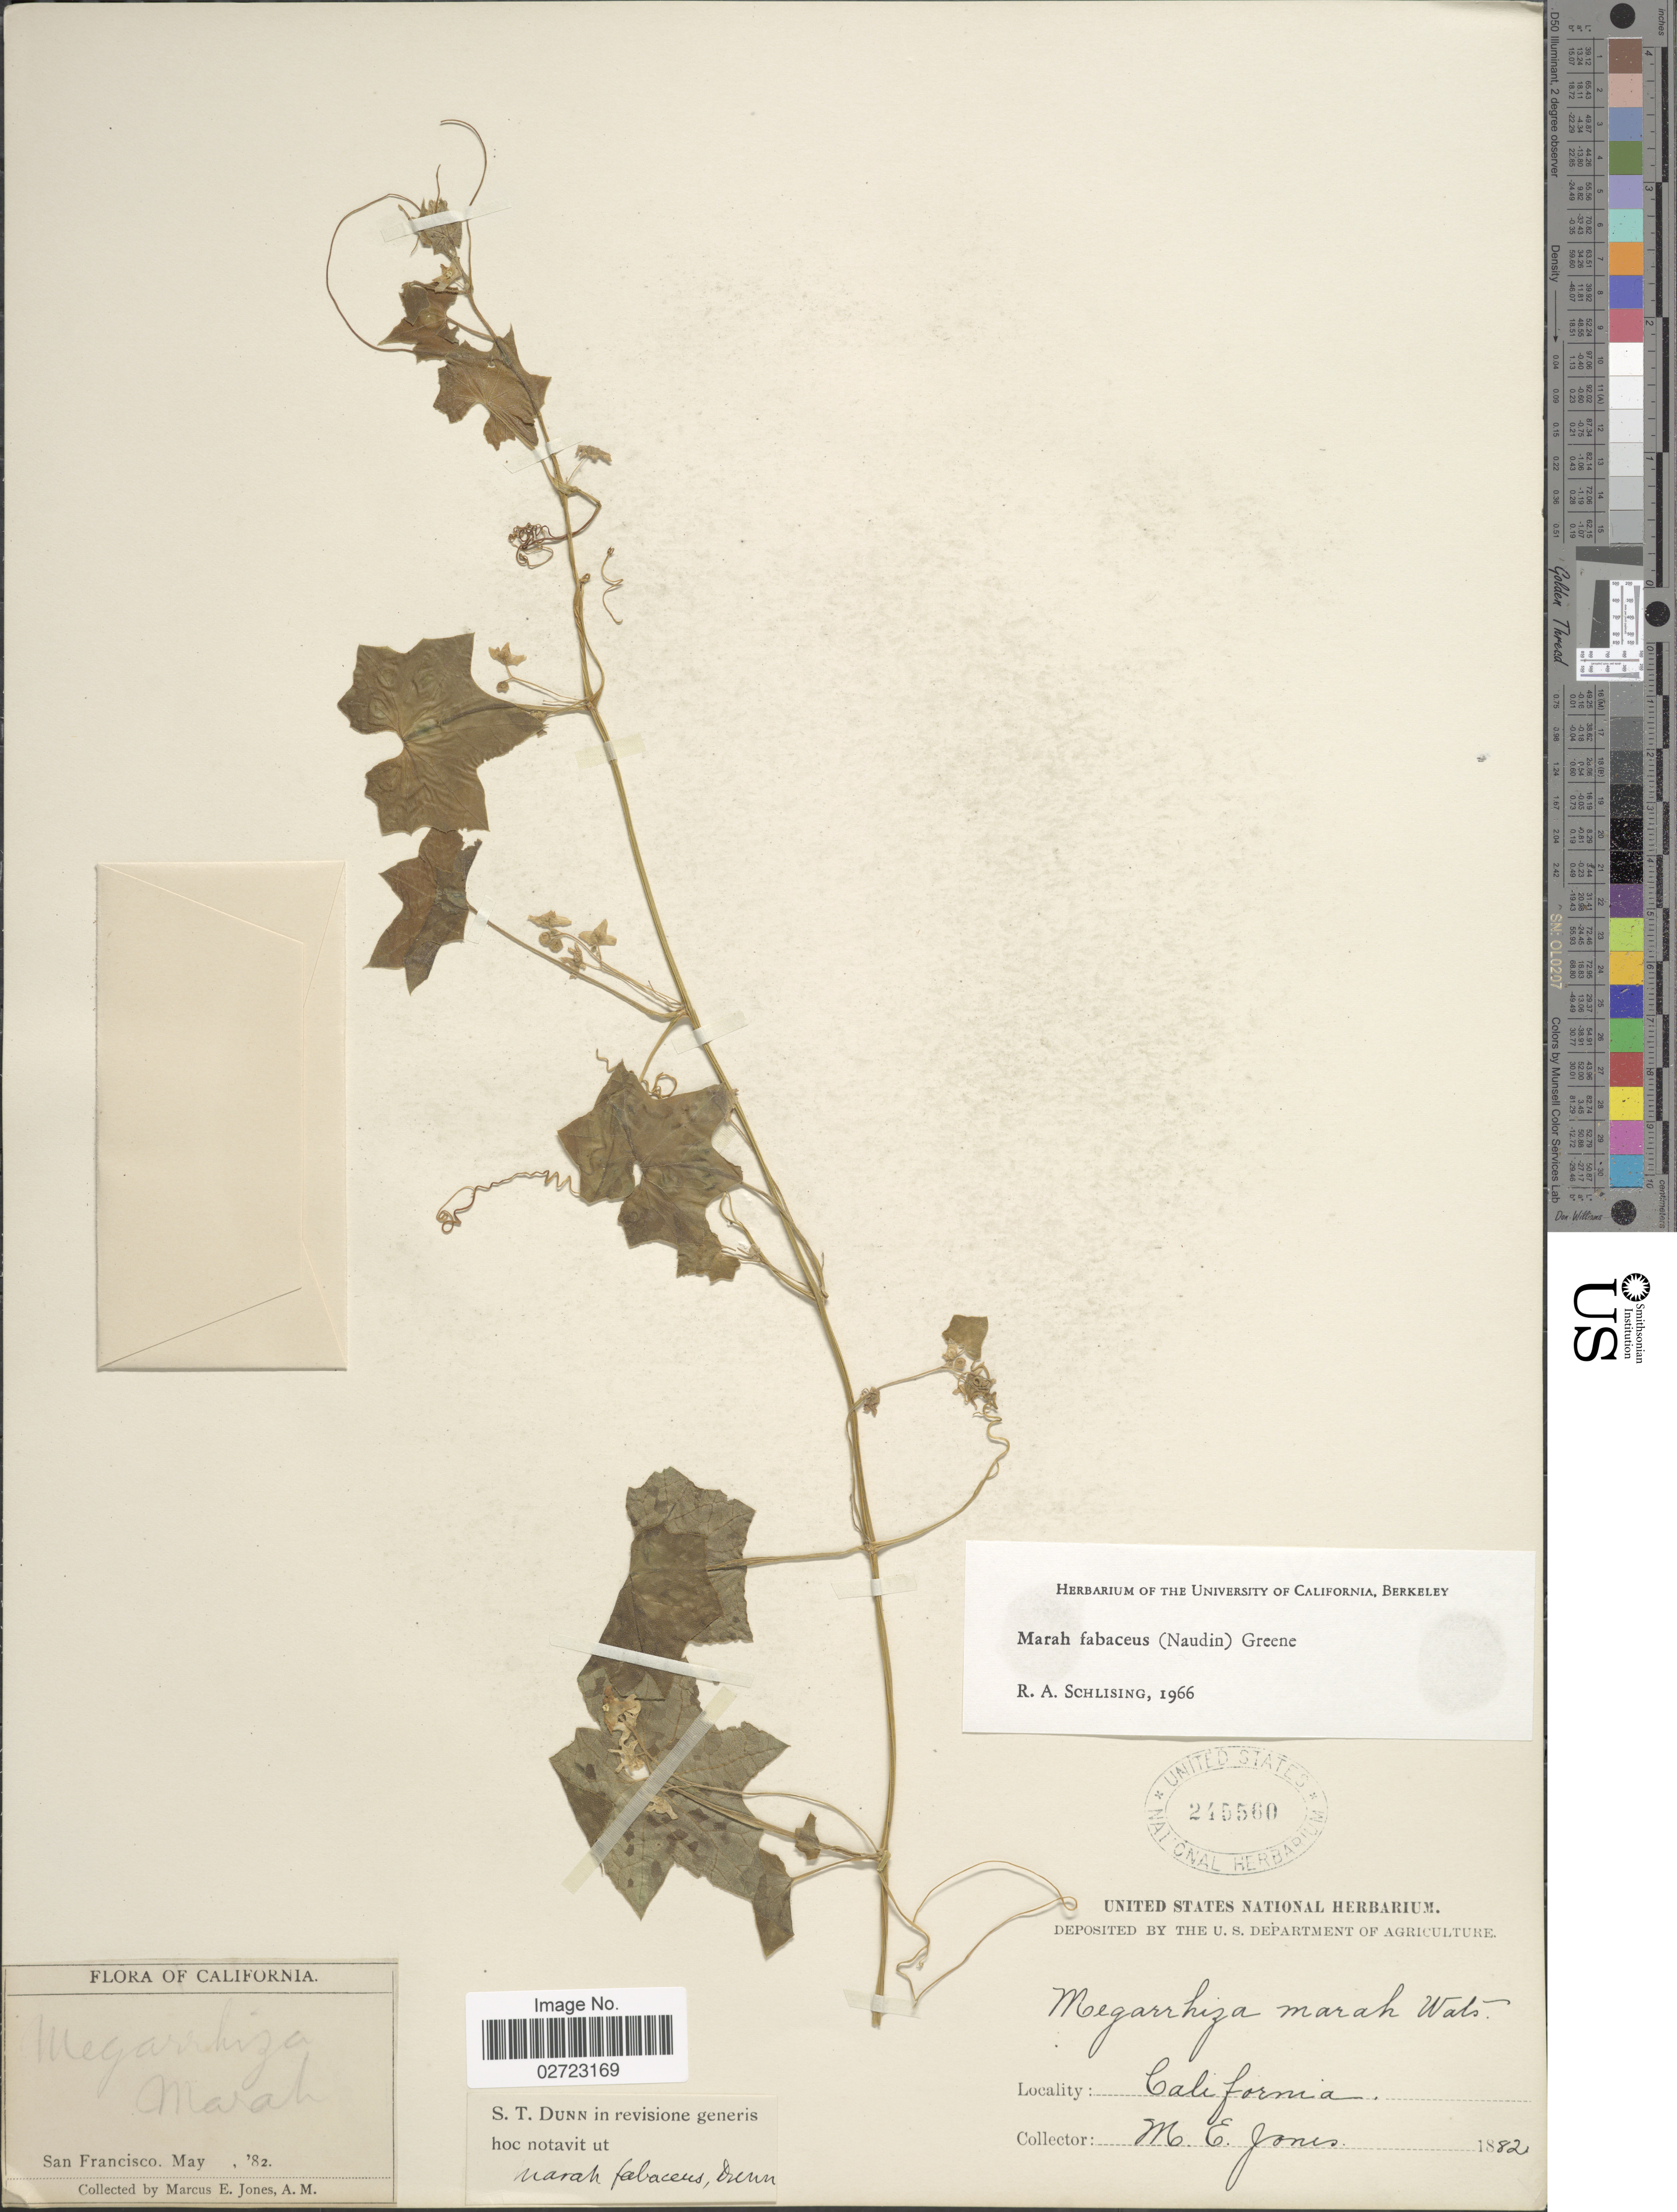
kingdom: Plantae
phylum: Tracheophyta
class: Magnoliopsida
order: Cucurbitales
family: Cucurbitaceae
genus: Marah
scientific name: Marah fabacea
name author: (Naudin) Greene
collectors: M. E. Jones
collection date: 1882-05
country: United States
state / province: California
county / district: San Francisco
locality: San Francisco.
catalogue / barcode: US 245560